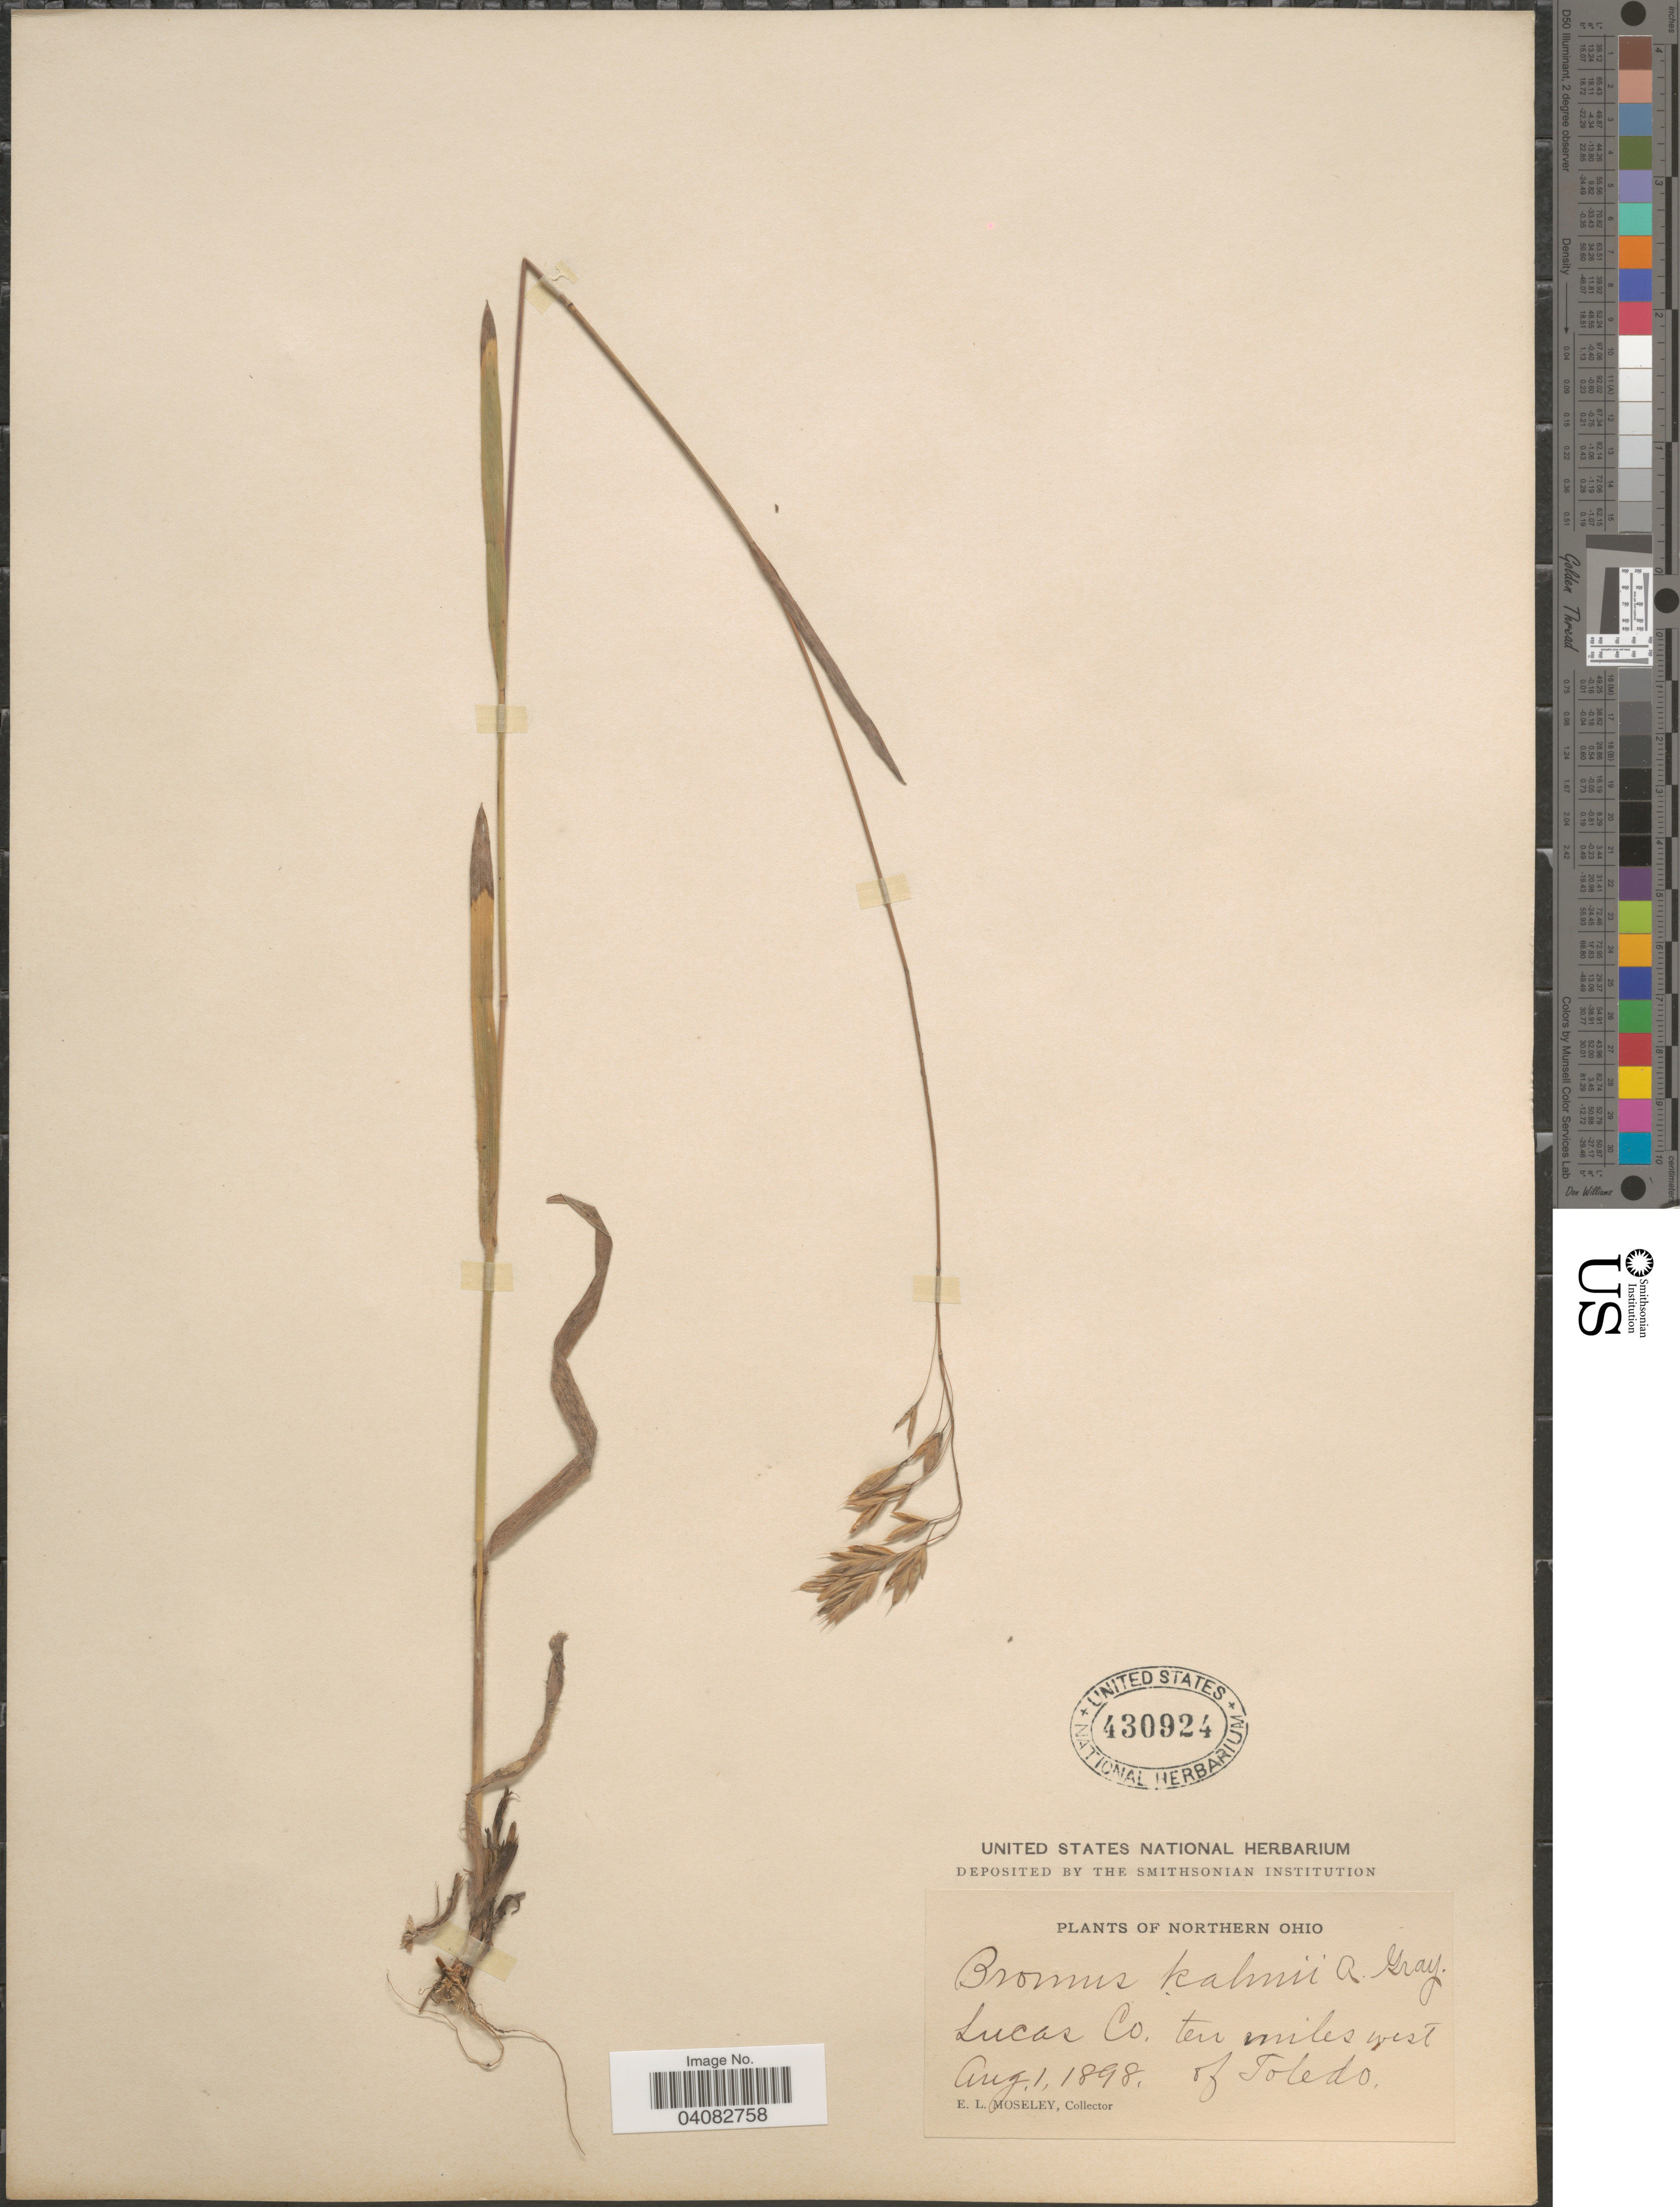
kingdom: Plantae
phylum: Tracheophyta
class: Liliopsida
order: Poales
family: Poaceae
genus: Bromus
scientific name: Bromus kalmii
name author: A. Gray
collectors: E. Moseley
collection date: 1898-08-01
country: United States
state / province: Ohio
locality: Northern Ohio. Lucas Co. ten miles west of Toledo.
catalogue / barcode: US 430924